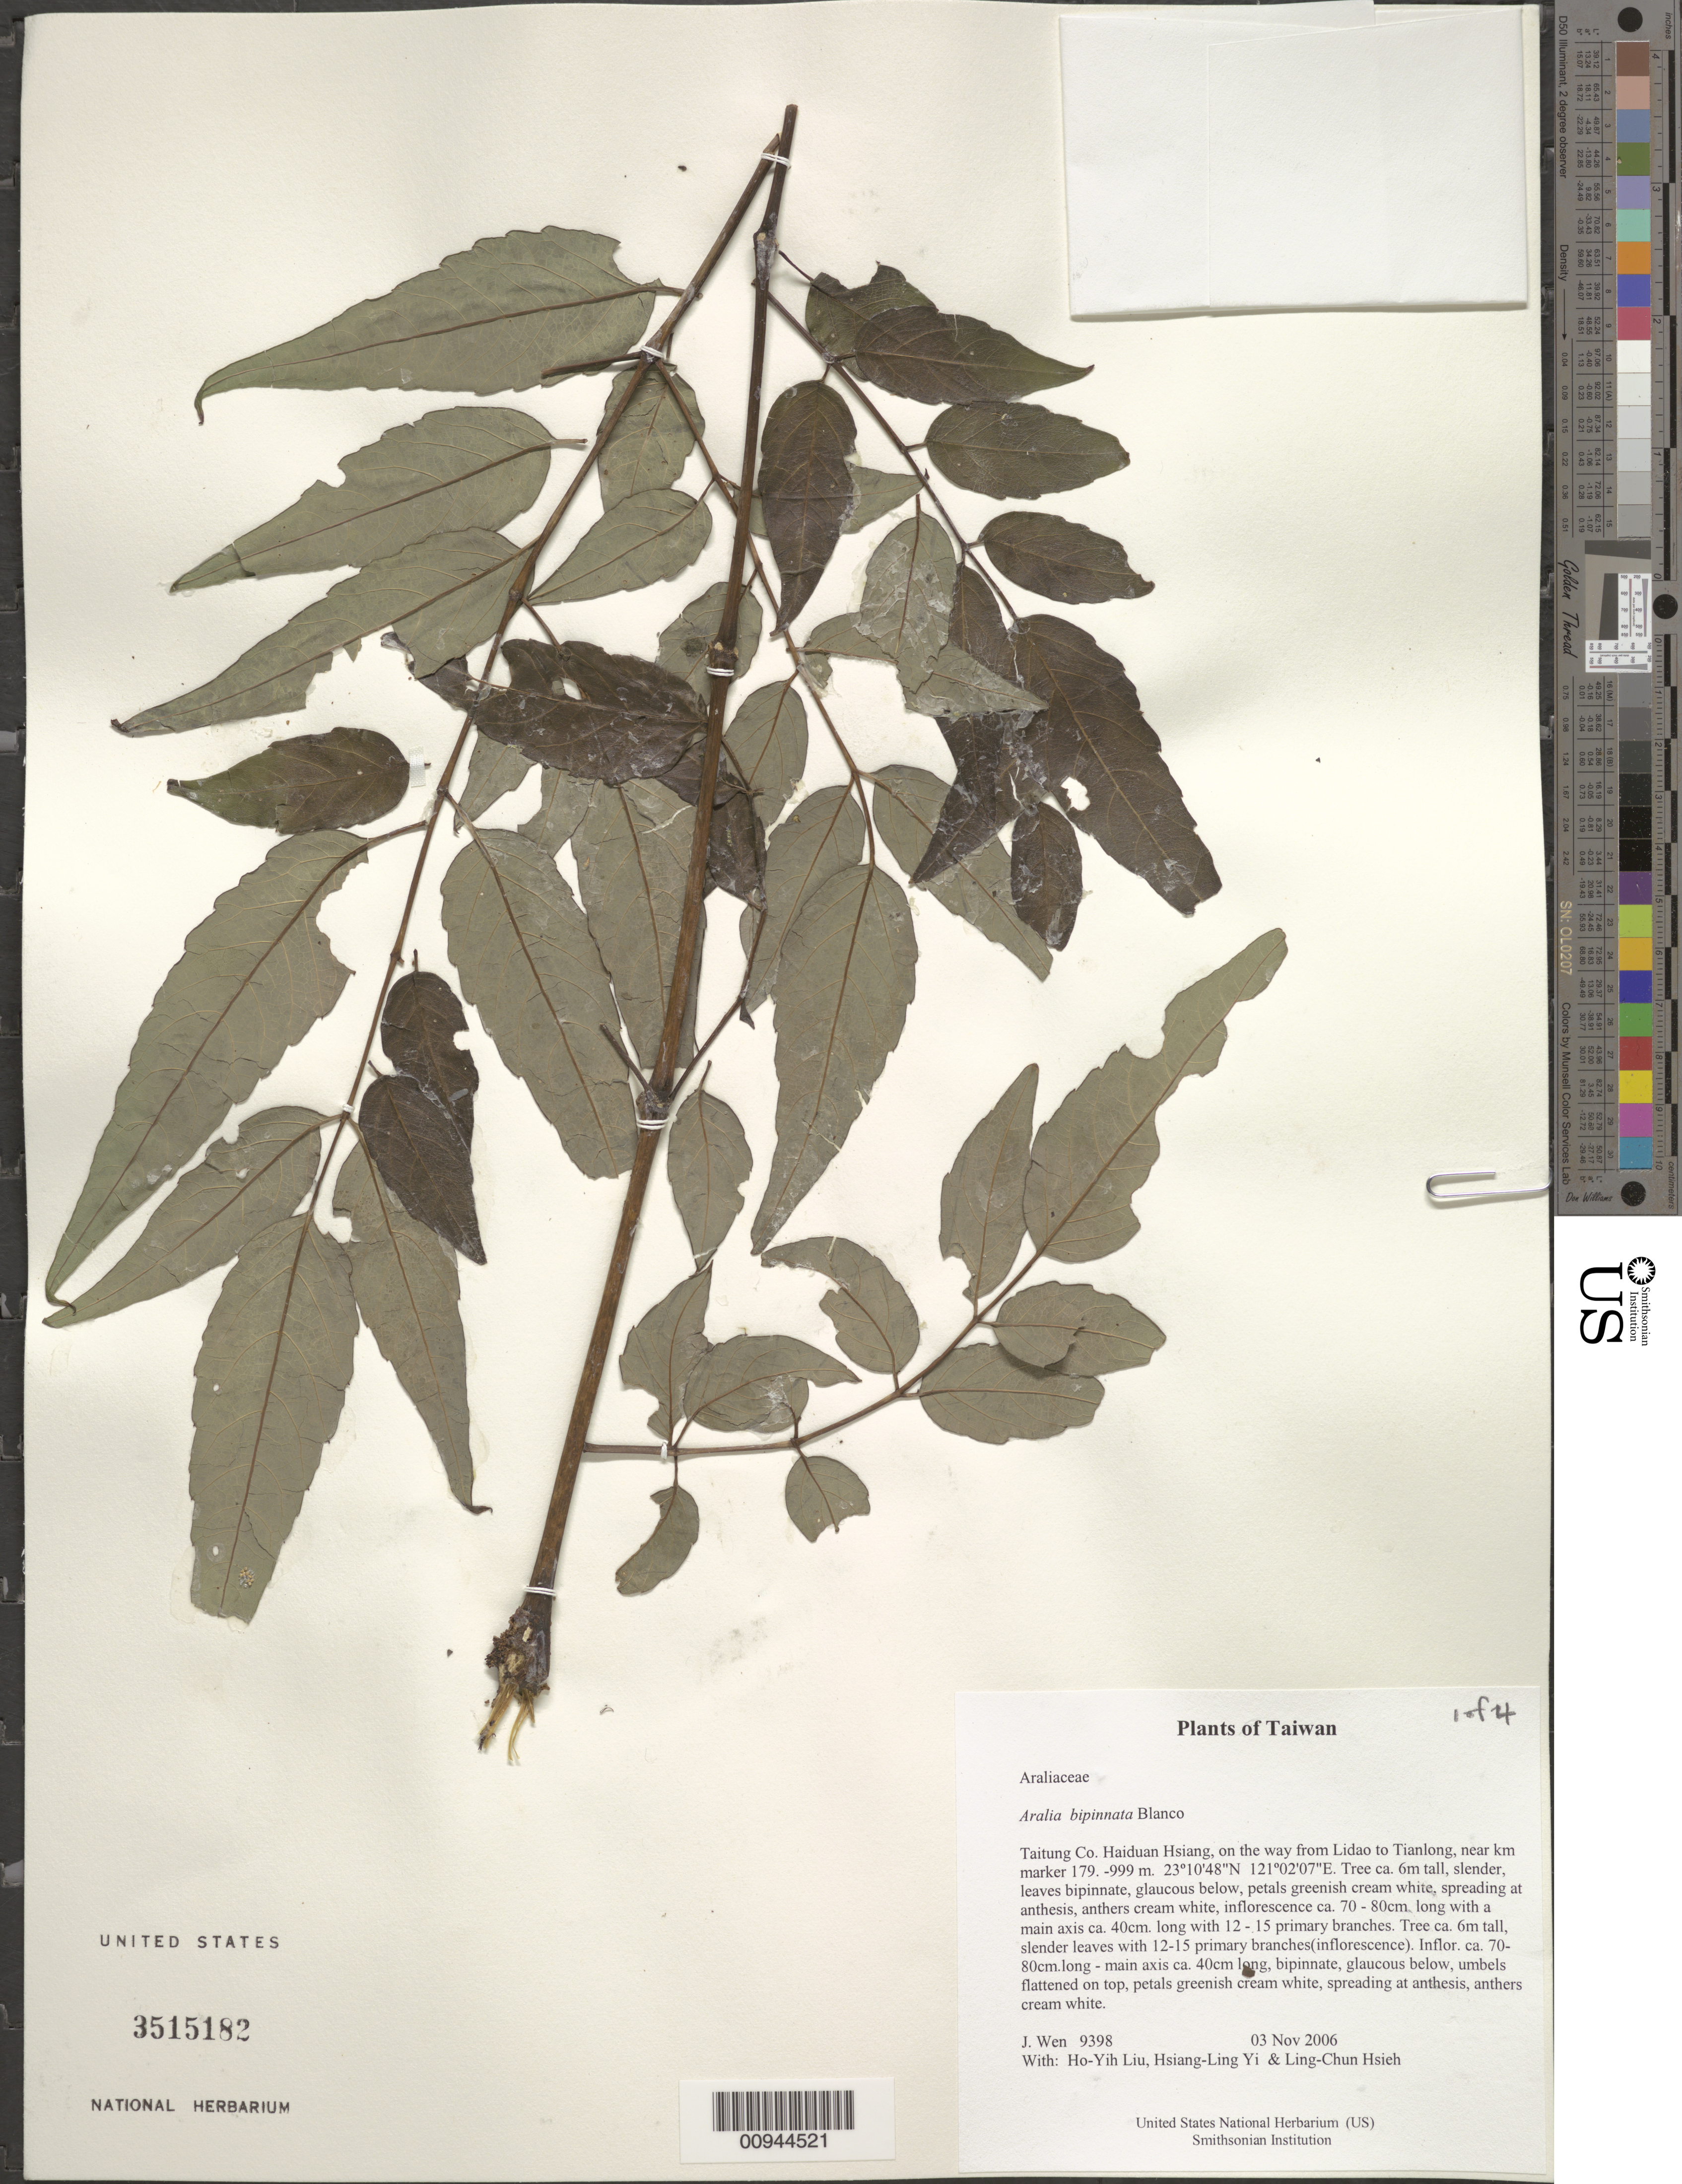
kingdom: Plantae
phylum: Tracheophyta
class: Magnoliopsida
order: Apiales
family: Araliaceae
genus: Aralia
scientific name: Aralia bipinnata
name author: Blanco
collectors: J. Wen, H. Liu, H. l. Yi & L. Hsieh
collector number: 9398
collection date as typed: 03 Nov 2006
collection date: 2006-11-03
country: Taiwan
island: Taiwan [Formosa]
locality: Haiduan Hsiang, on the way from Lidao to Tianlong, near km marker 179.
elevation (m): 999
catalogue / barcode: US 3515182